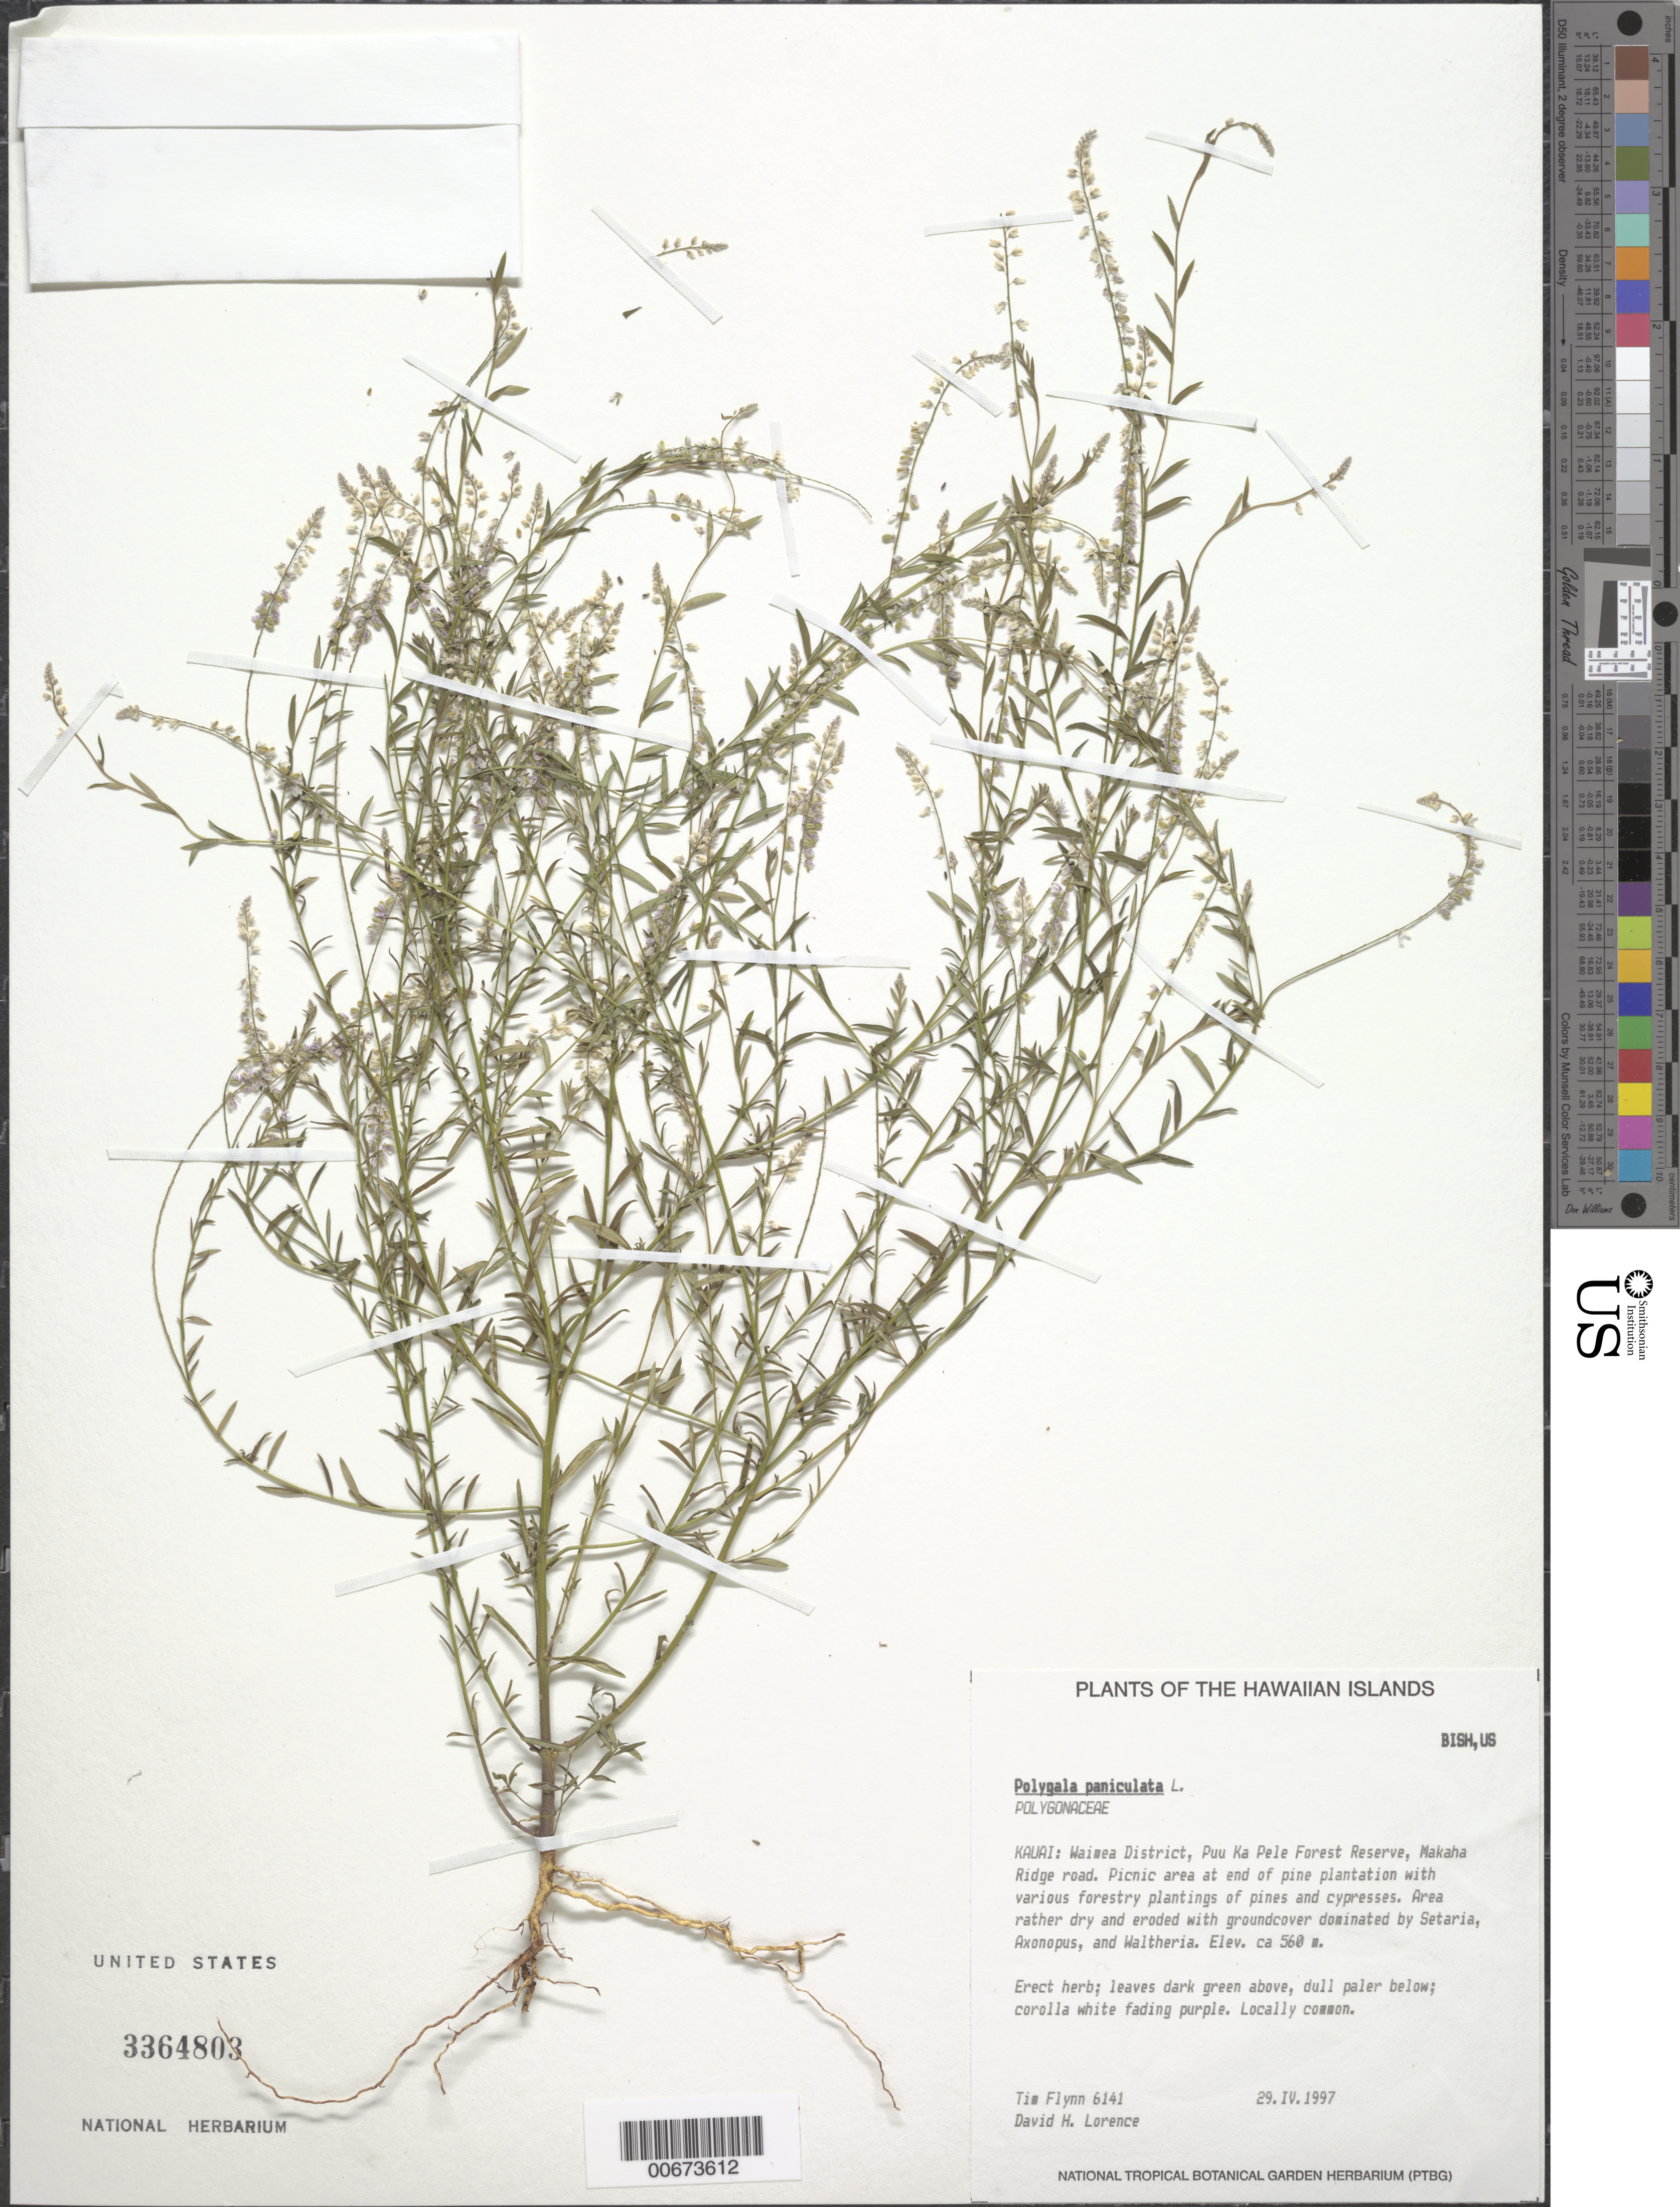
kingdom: Plantae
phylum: Tracheophyta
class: Magnoliopsida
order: Fabales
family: Polygalaceae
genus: Polygala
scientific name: Polygala paniculata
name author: L.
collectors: T. W. Flynn & D. Lorence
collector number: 6141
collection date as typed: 29 Apr 1997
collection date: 1997-04-29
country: United States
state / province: Hawaii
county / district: Kauai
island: Kaua'i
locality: Waimea District, Pu'u Ka Pele Forest Reserve, Makaha Ridge road, picnic area at end of pine plantation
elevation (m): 560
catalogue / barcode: US 3364803